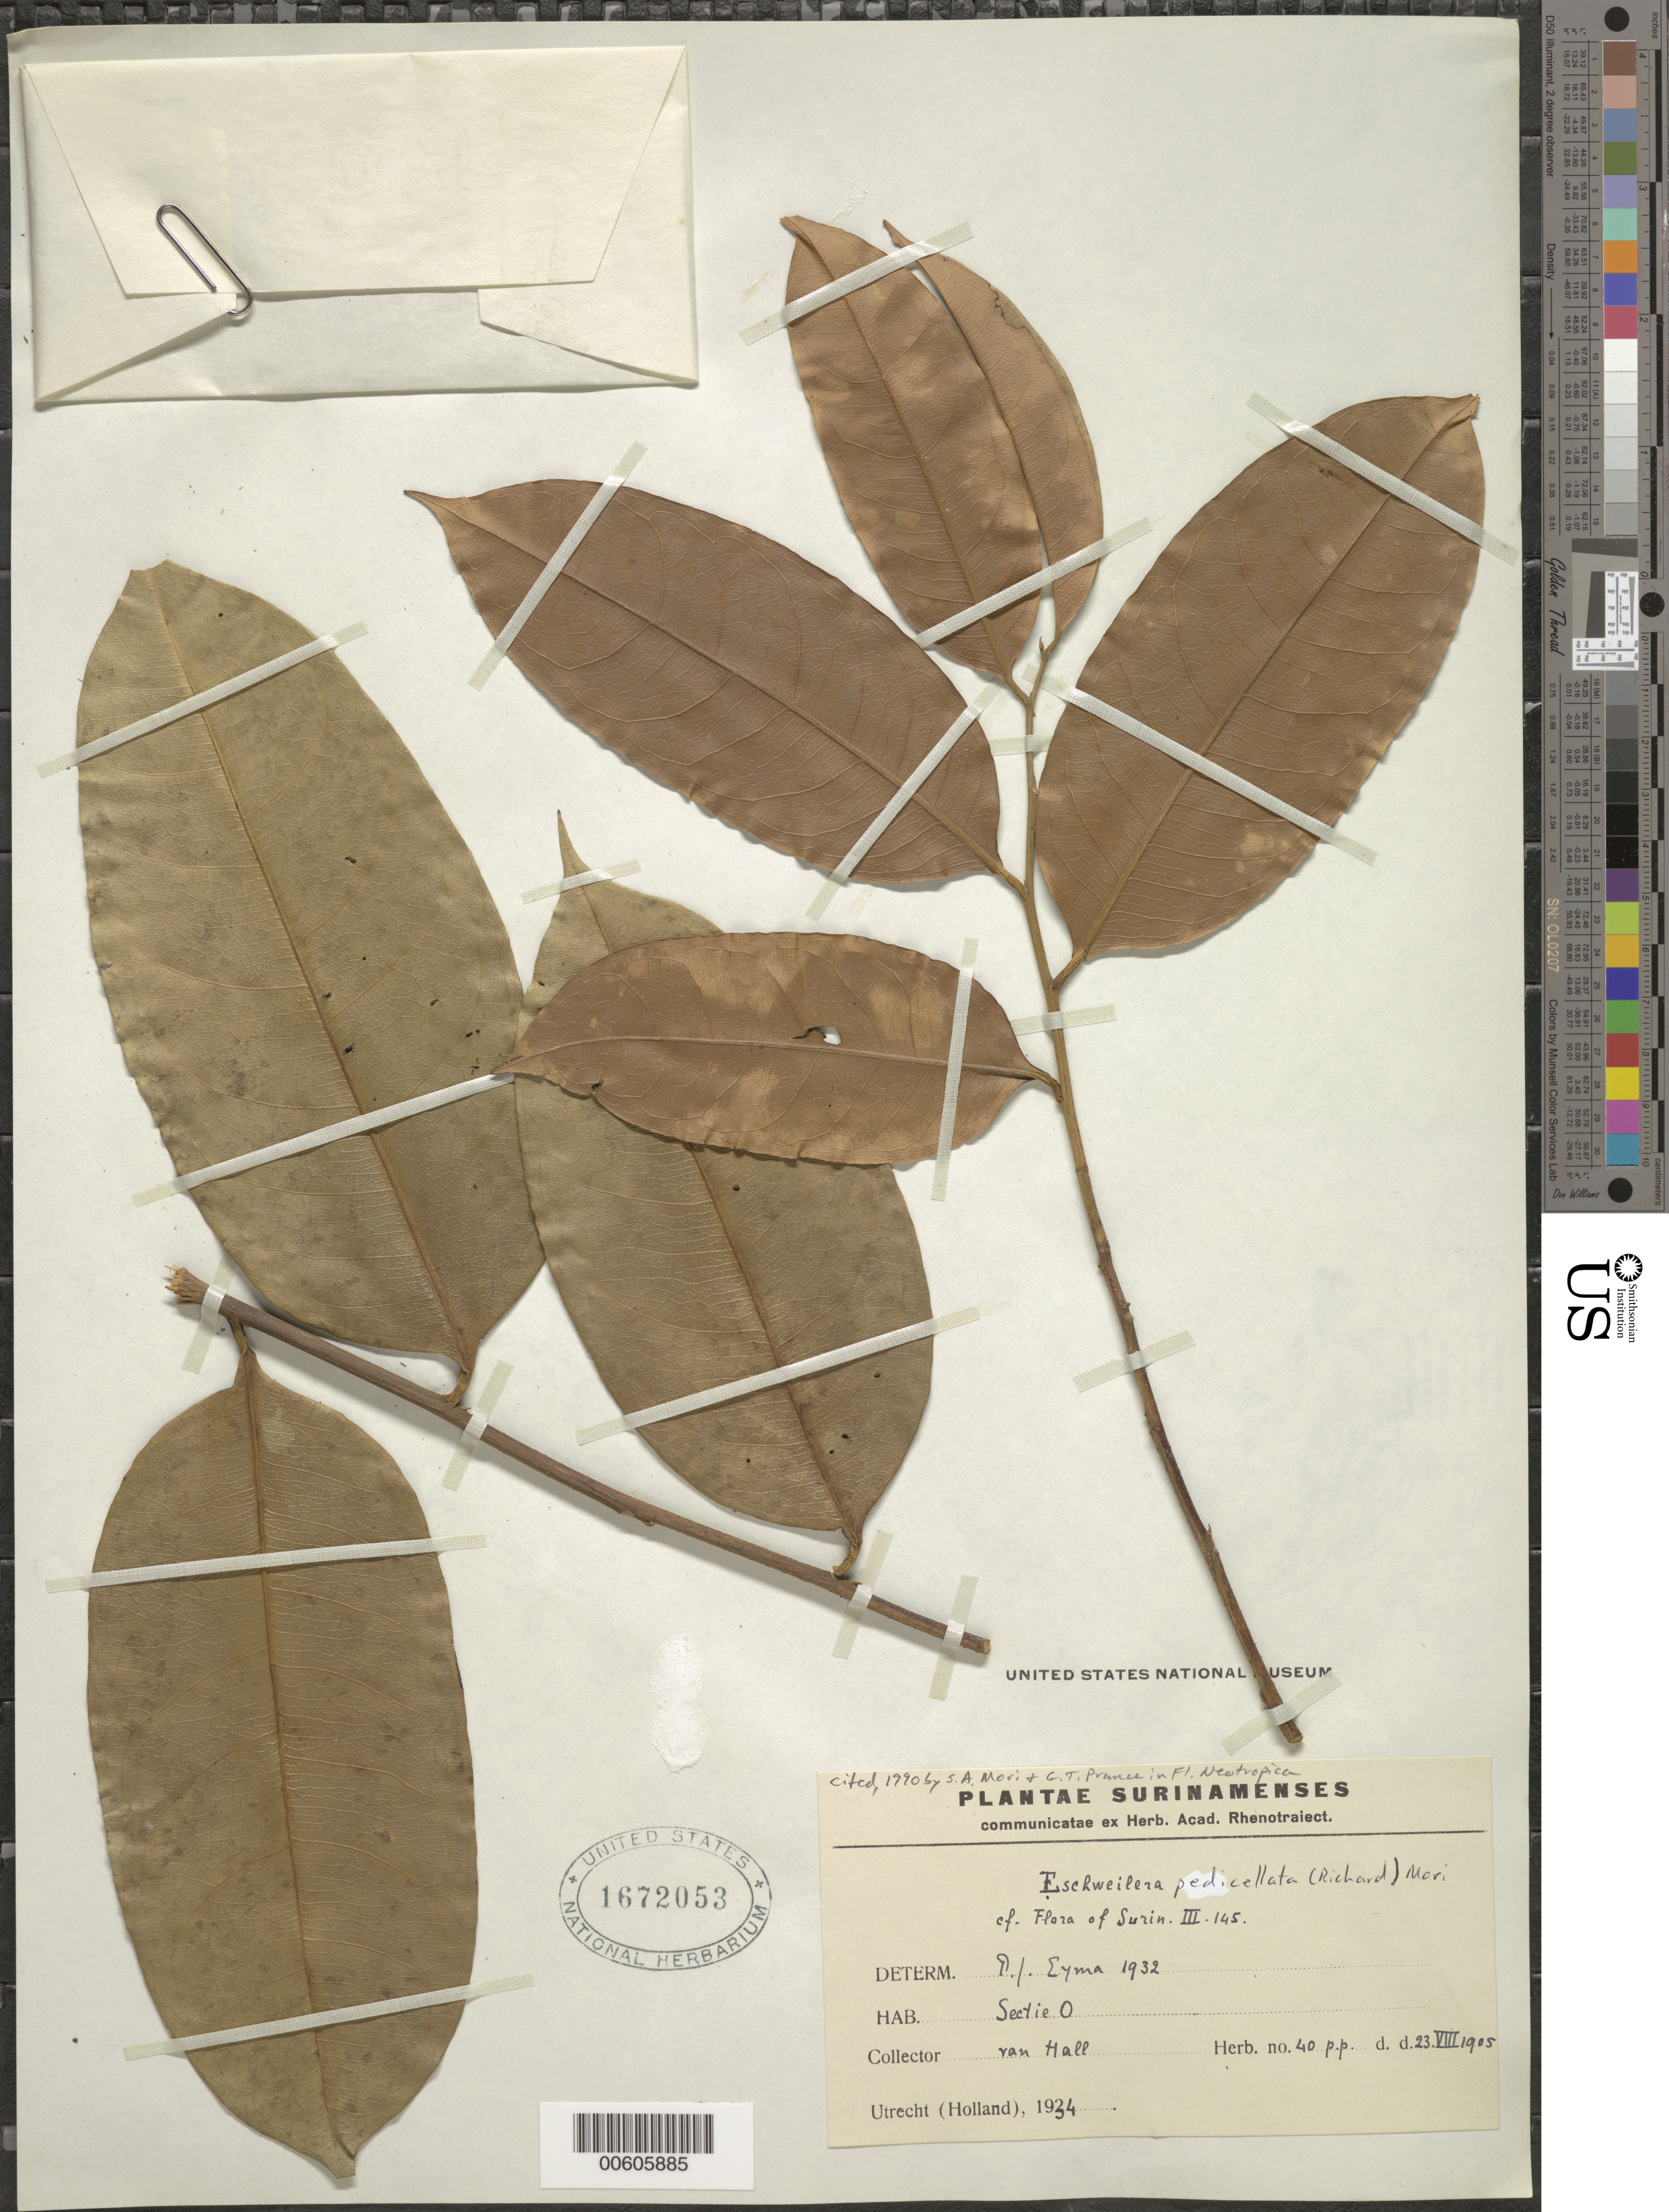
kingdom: Plantae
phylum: Tracheophyta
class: Magnoliopsida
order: Ericales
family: Lecythidaceae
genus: Eschweilera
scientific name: Eschweilera pedicellata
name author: (Rich.) S.A. Mori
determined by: Mori, Scott A.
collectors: C. J. J. van Hall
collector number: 40 p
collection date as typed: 23-Aug-05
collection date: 2005-08-23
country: Suriname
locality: Sectie O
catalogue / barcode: US 1672053